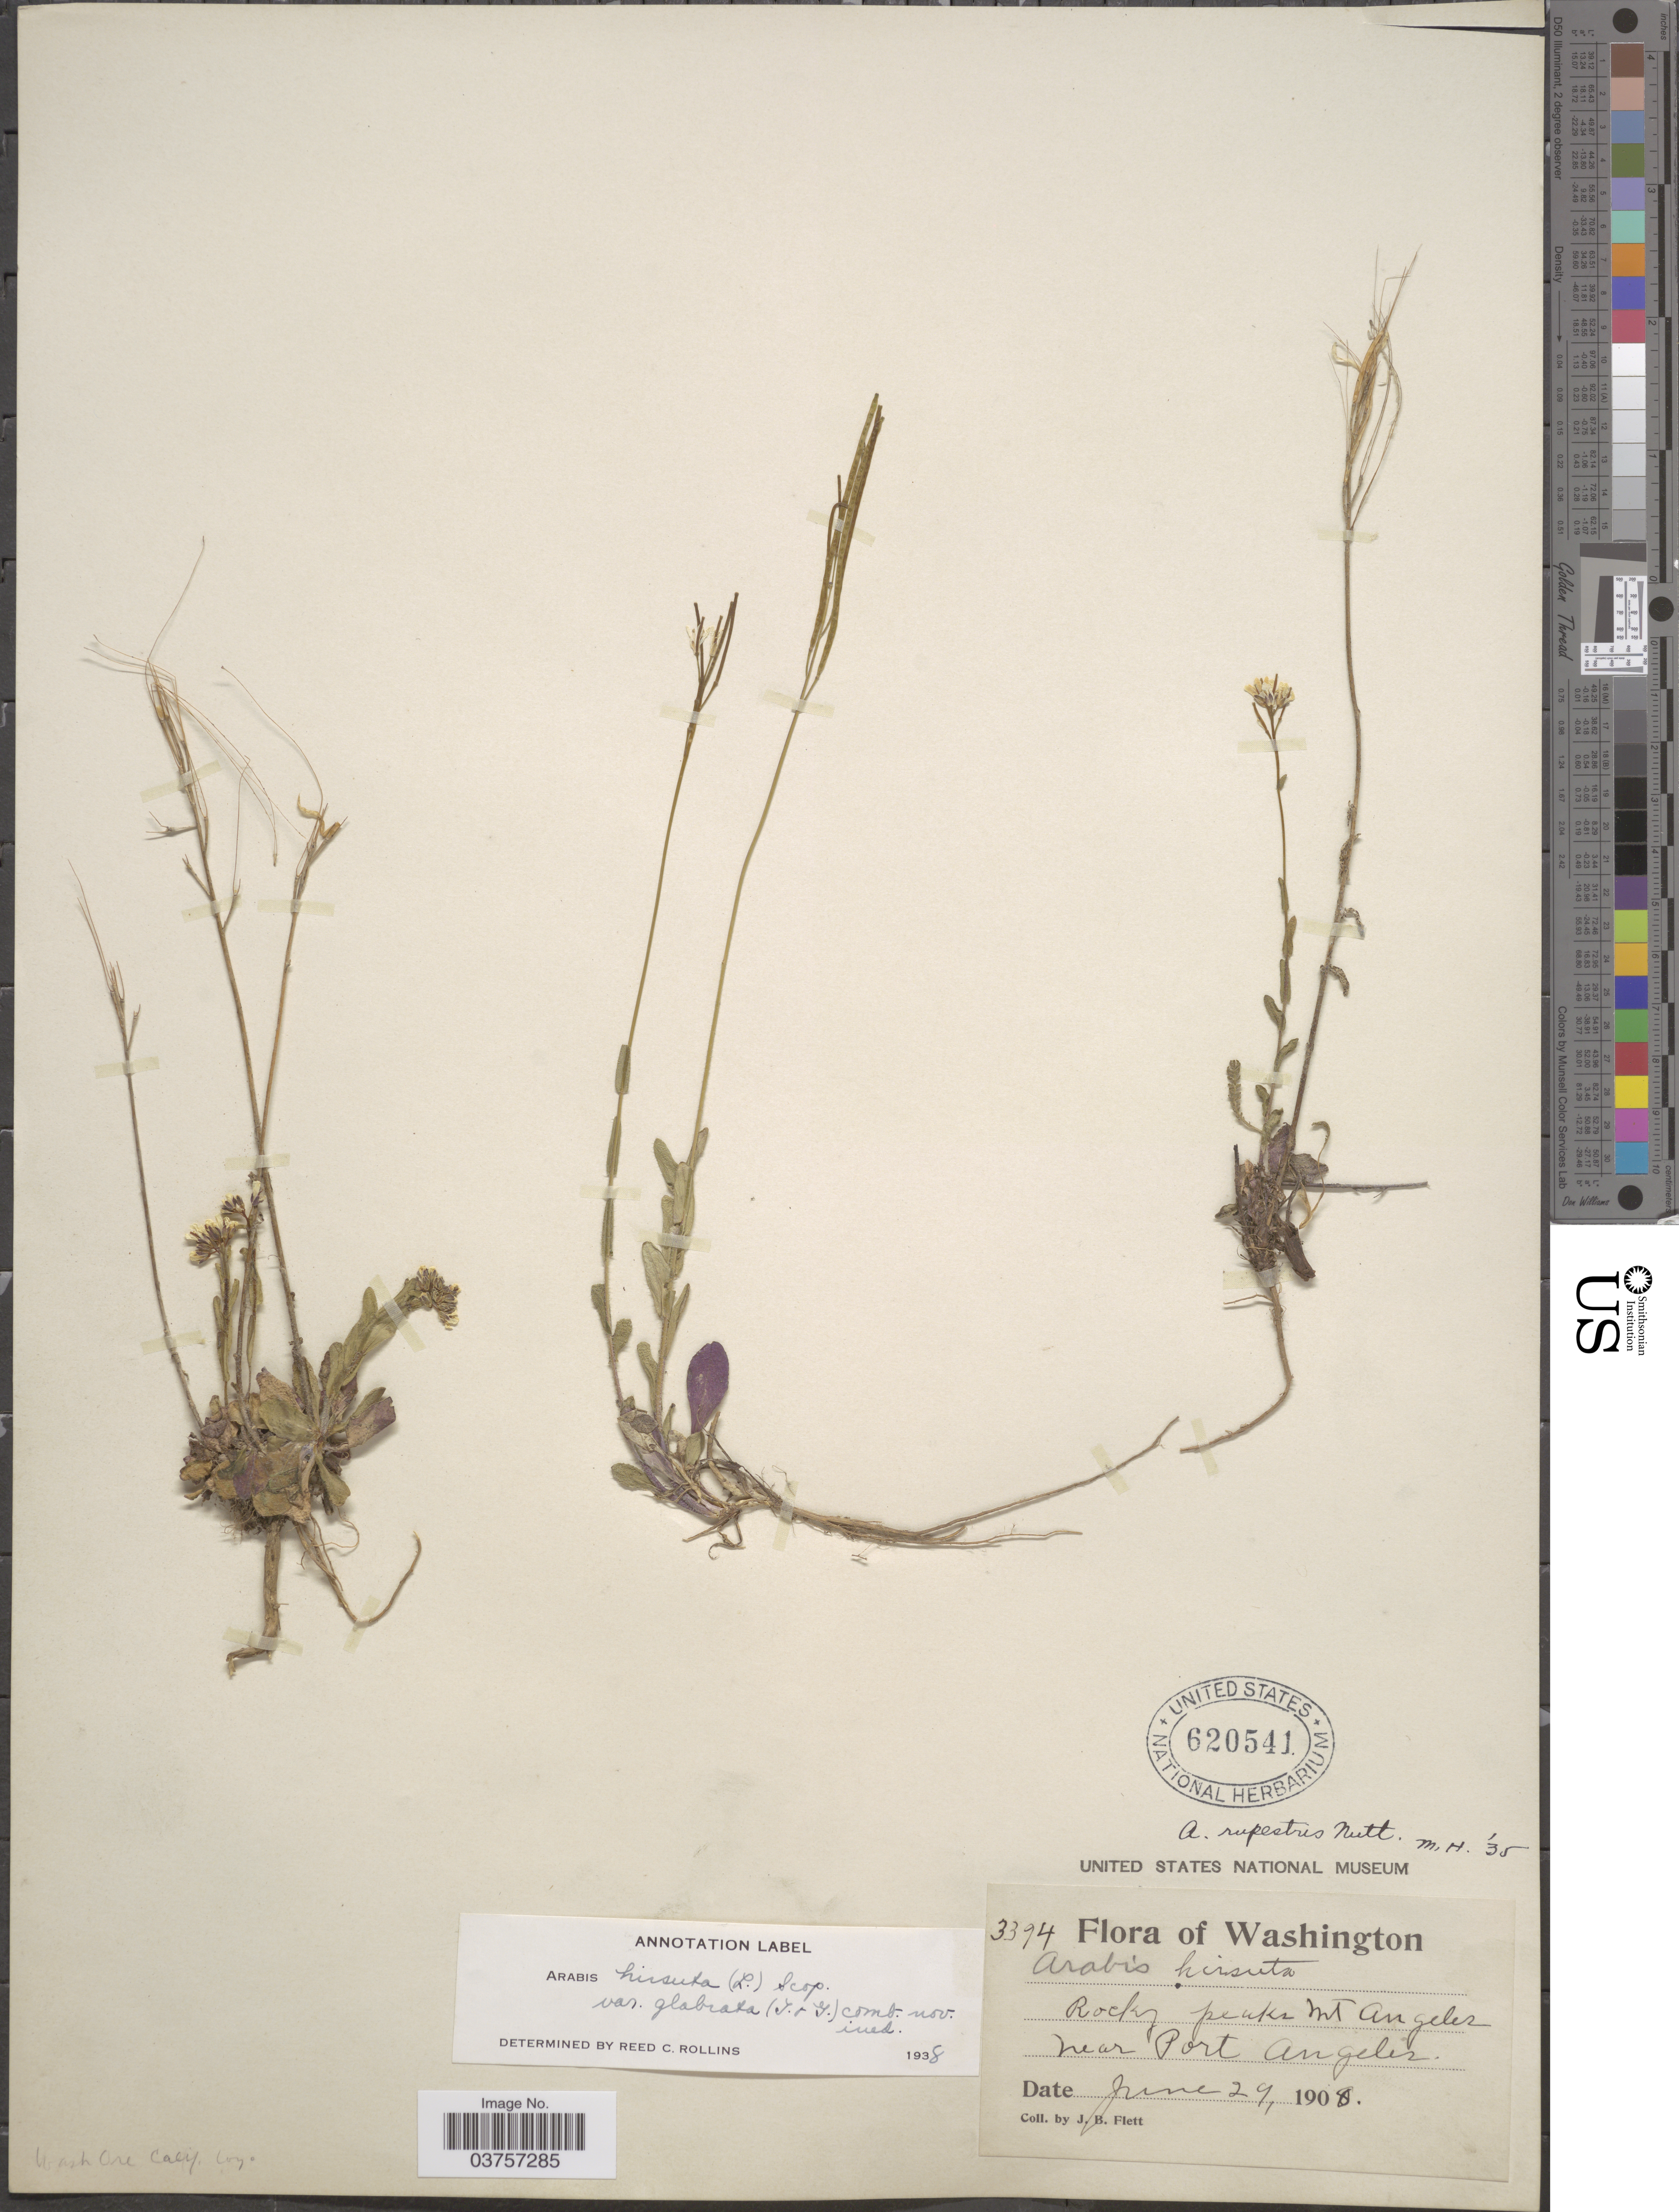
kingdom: Plantae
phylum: Tracheophyta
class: Magnoliopsida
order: Brassicales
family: Brassicaceae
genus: Arabis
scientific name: Arabis hirsuta var. pycnocarpa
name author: M. Hopkins & Rollins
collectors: J. Flett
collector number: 3394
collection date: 1906-06-24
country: United States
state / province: Washington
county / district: Clallam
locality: Mt Angeles near Port Angeles.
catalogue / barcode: US 620541